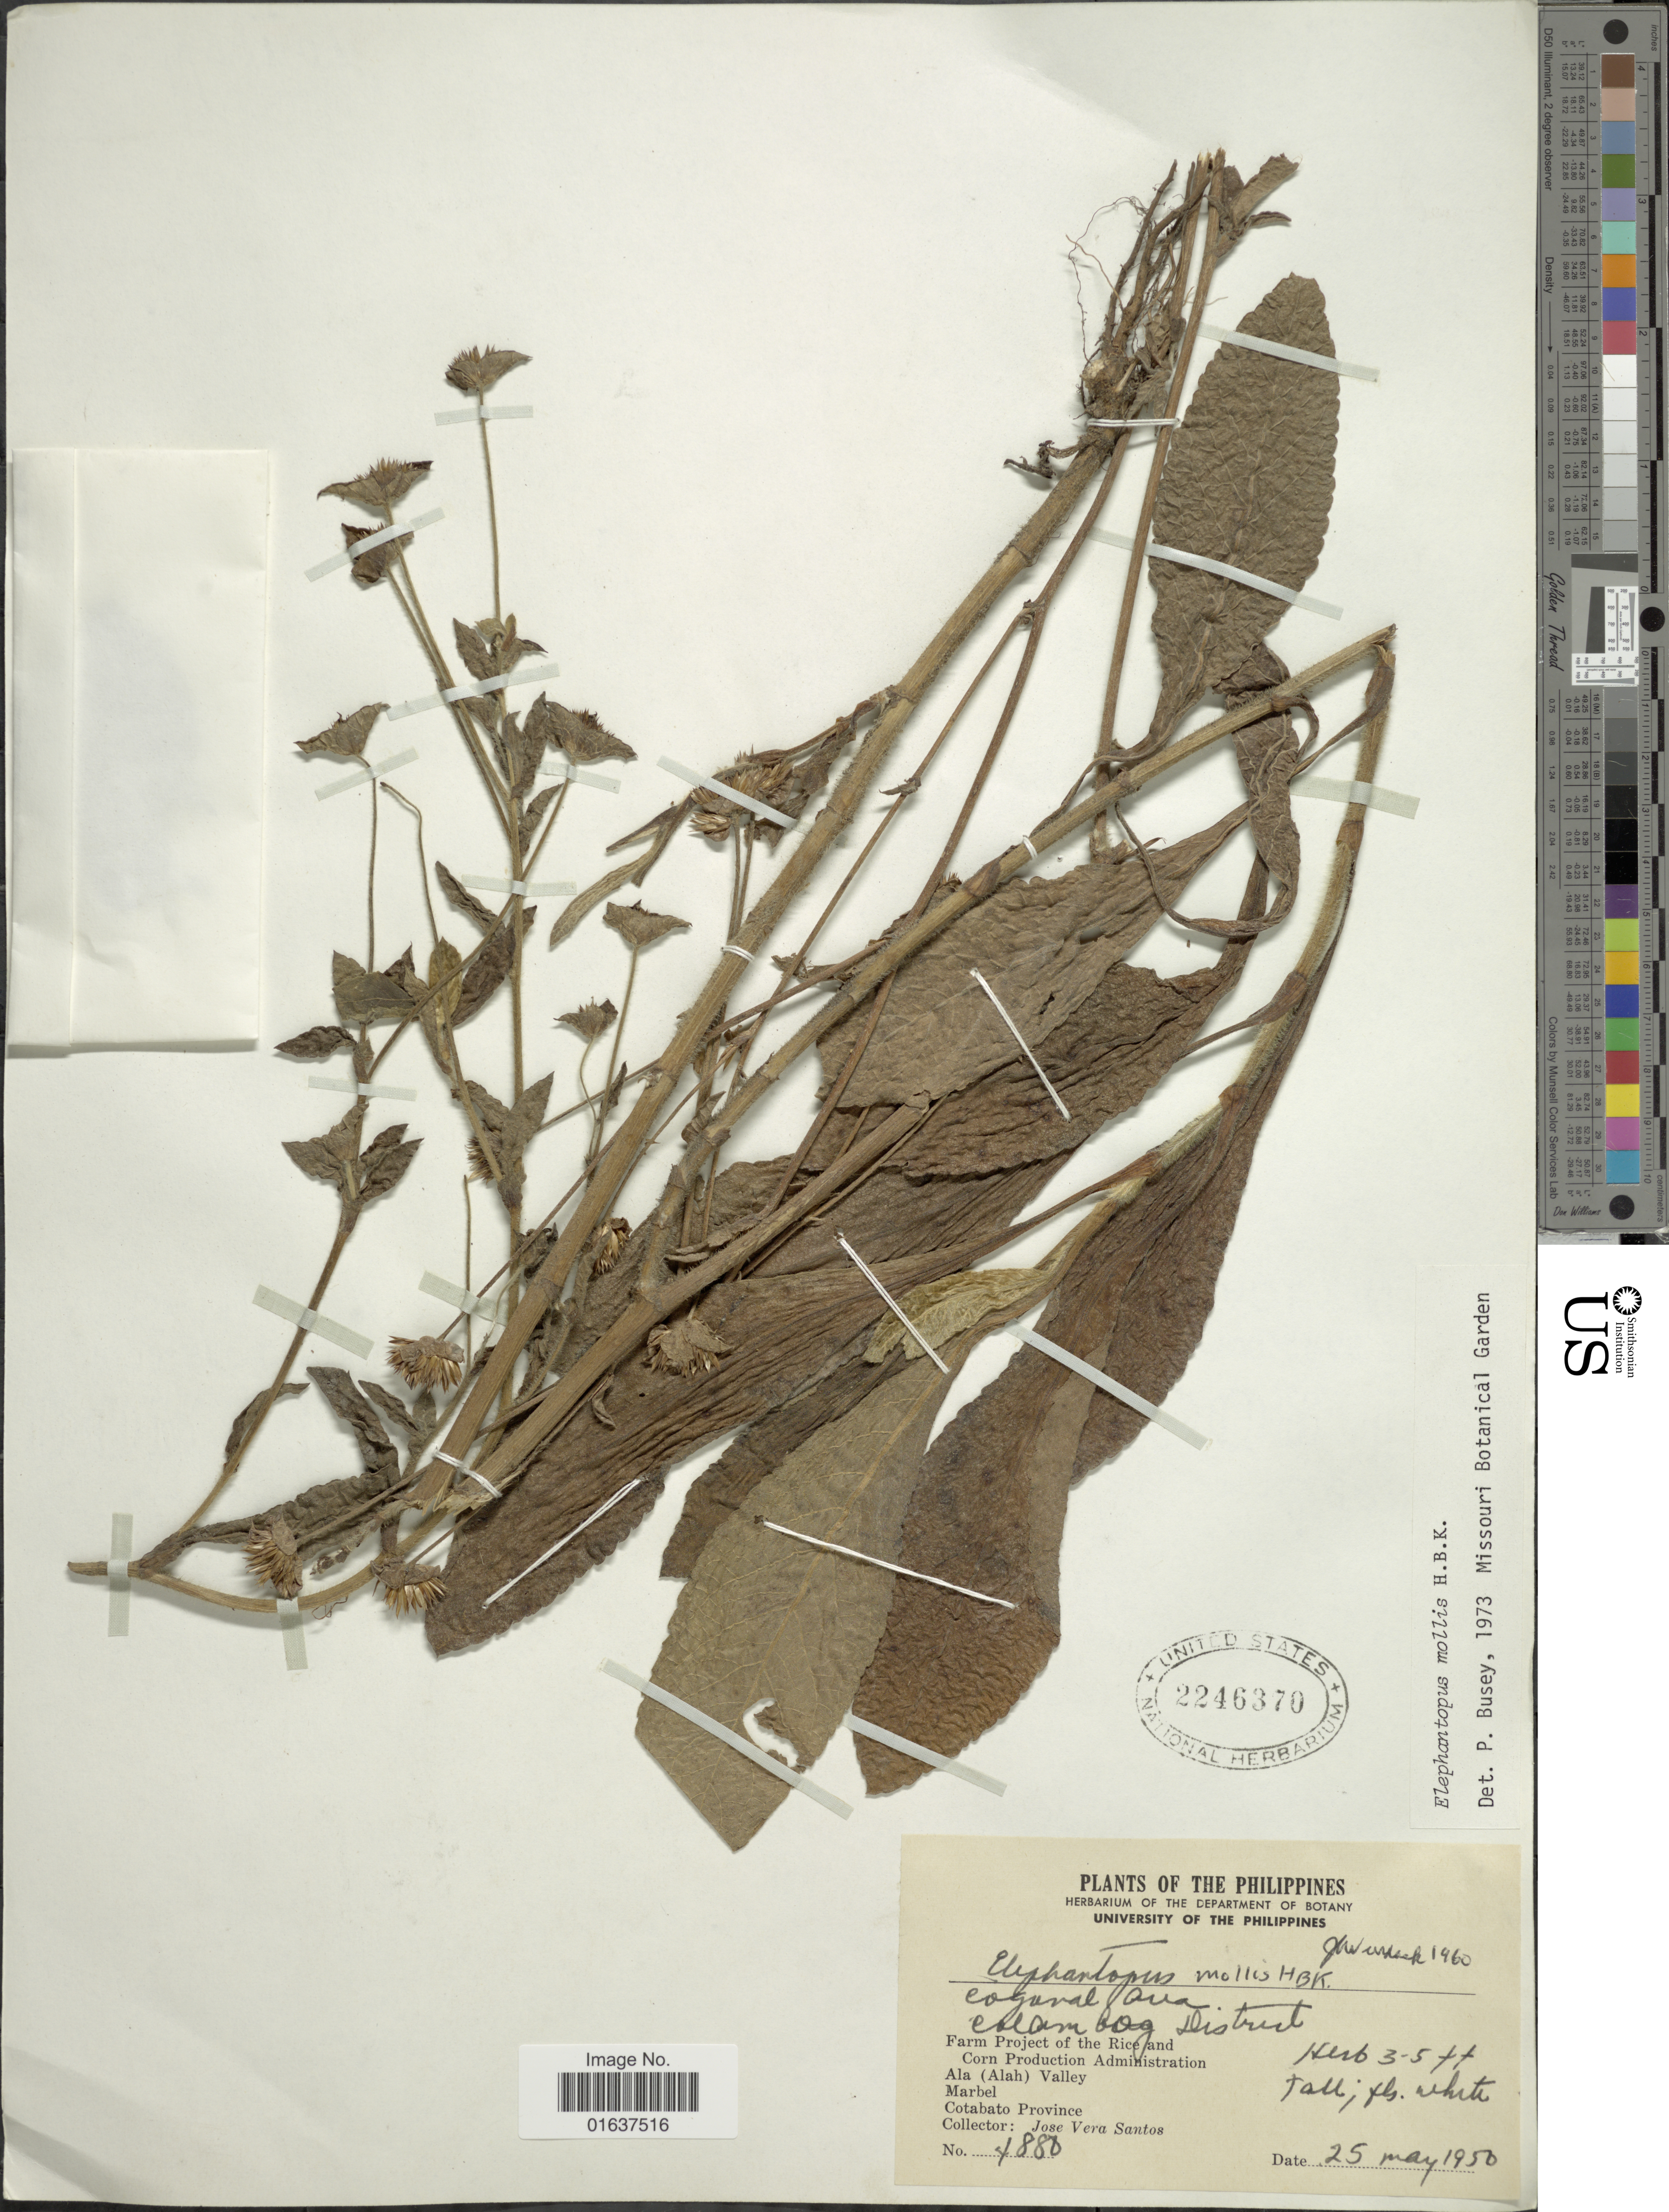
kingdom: Plantae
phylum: Tracheophyta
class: Magnoliopsida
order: Asterales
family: Asteraceae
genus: Elephantopus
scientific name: Elephantopus mollis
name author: Kunth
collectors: J. V. Santos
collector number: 4880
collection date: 1950-05-25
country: Philippines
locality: Ala (Alah) Valley. Marbel, Cotabato Province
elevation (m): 1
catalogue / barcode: US 2246370